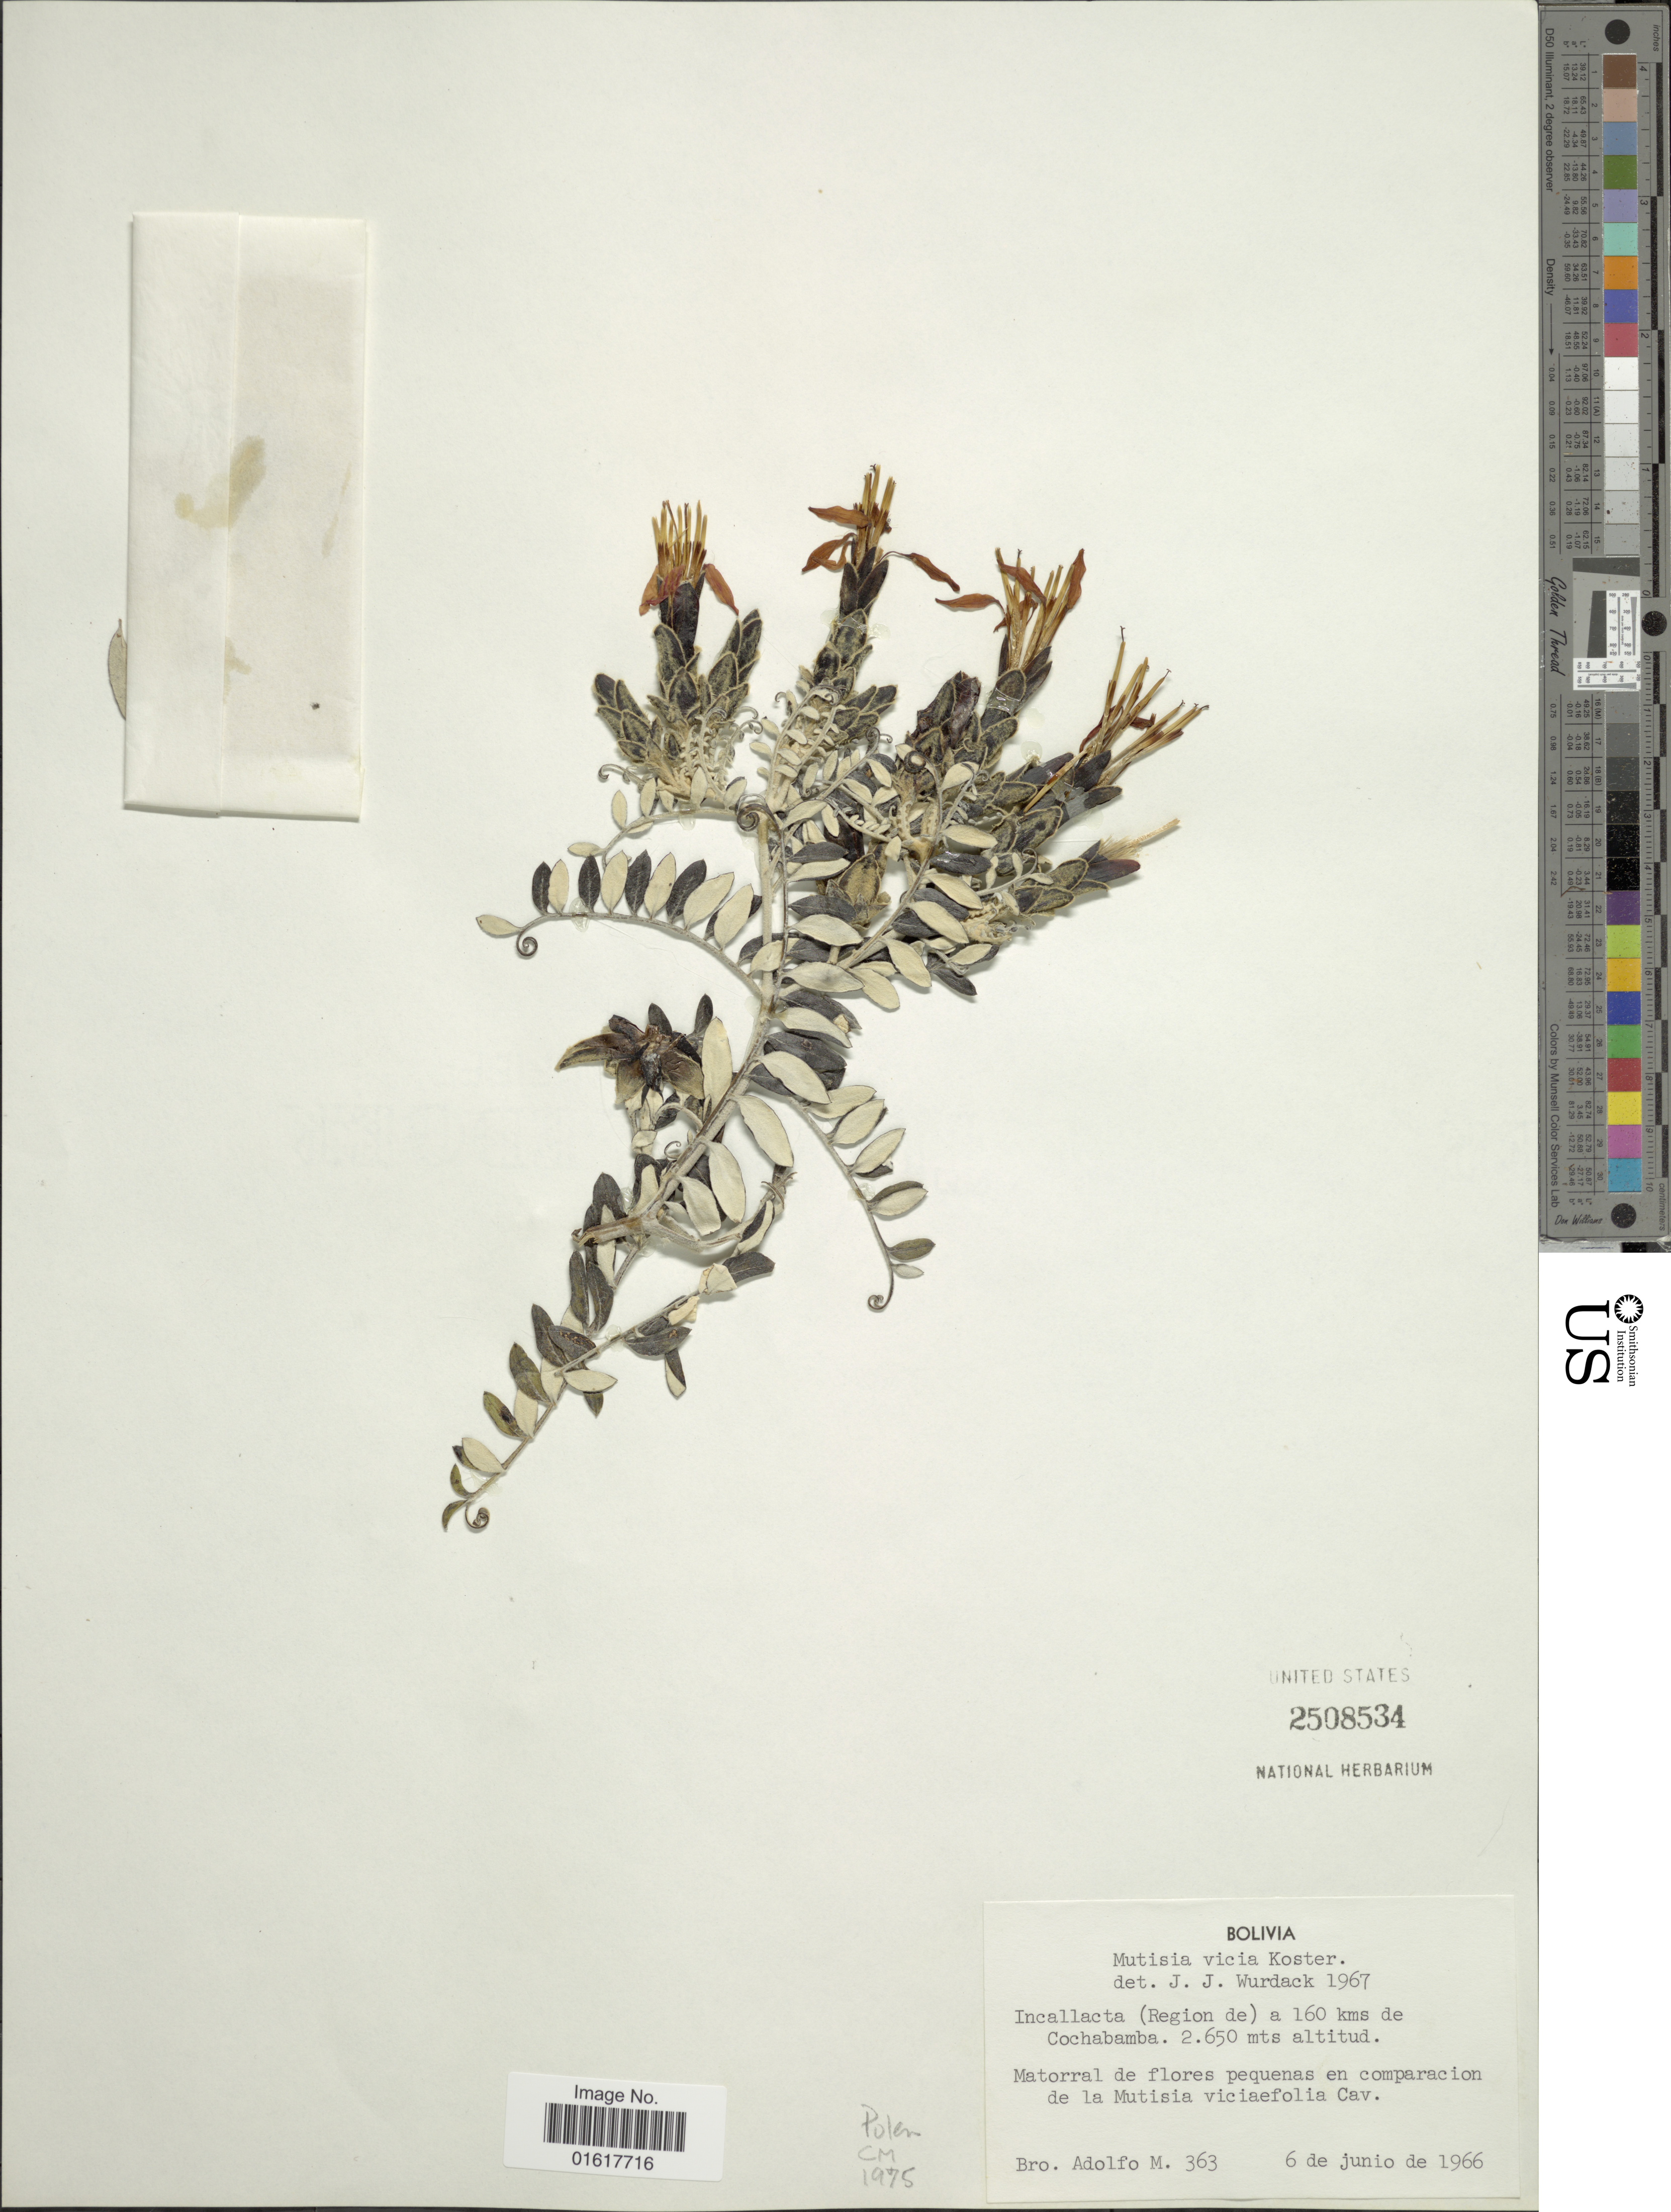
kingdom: Plantae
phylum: Tracheophyta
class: Magnoliopsida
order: Asterales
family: Asteraceae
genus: Mutisia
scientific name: Mutisia vicia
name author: J. Kost.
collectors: Bro. Adolfo M.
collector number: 363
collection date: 1966-06-06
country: Bolivia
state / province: Cochabamba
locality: Incallacta (Region de) a 160 kms de Cochabamba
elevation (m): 2650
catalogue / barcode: US 2508534